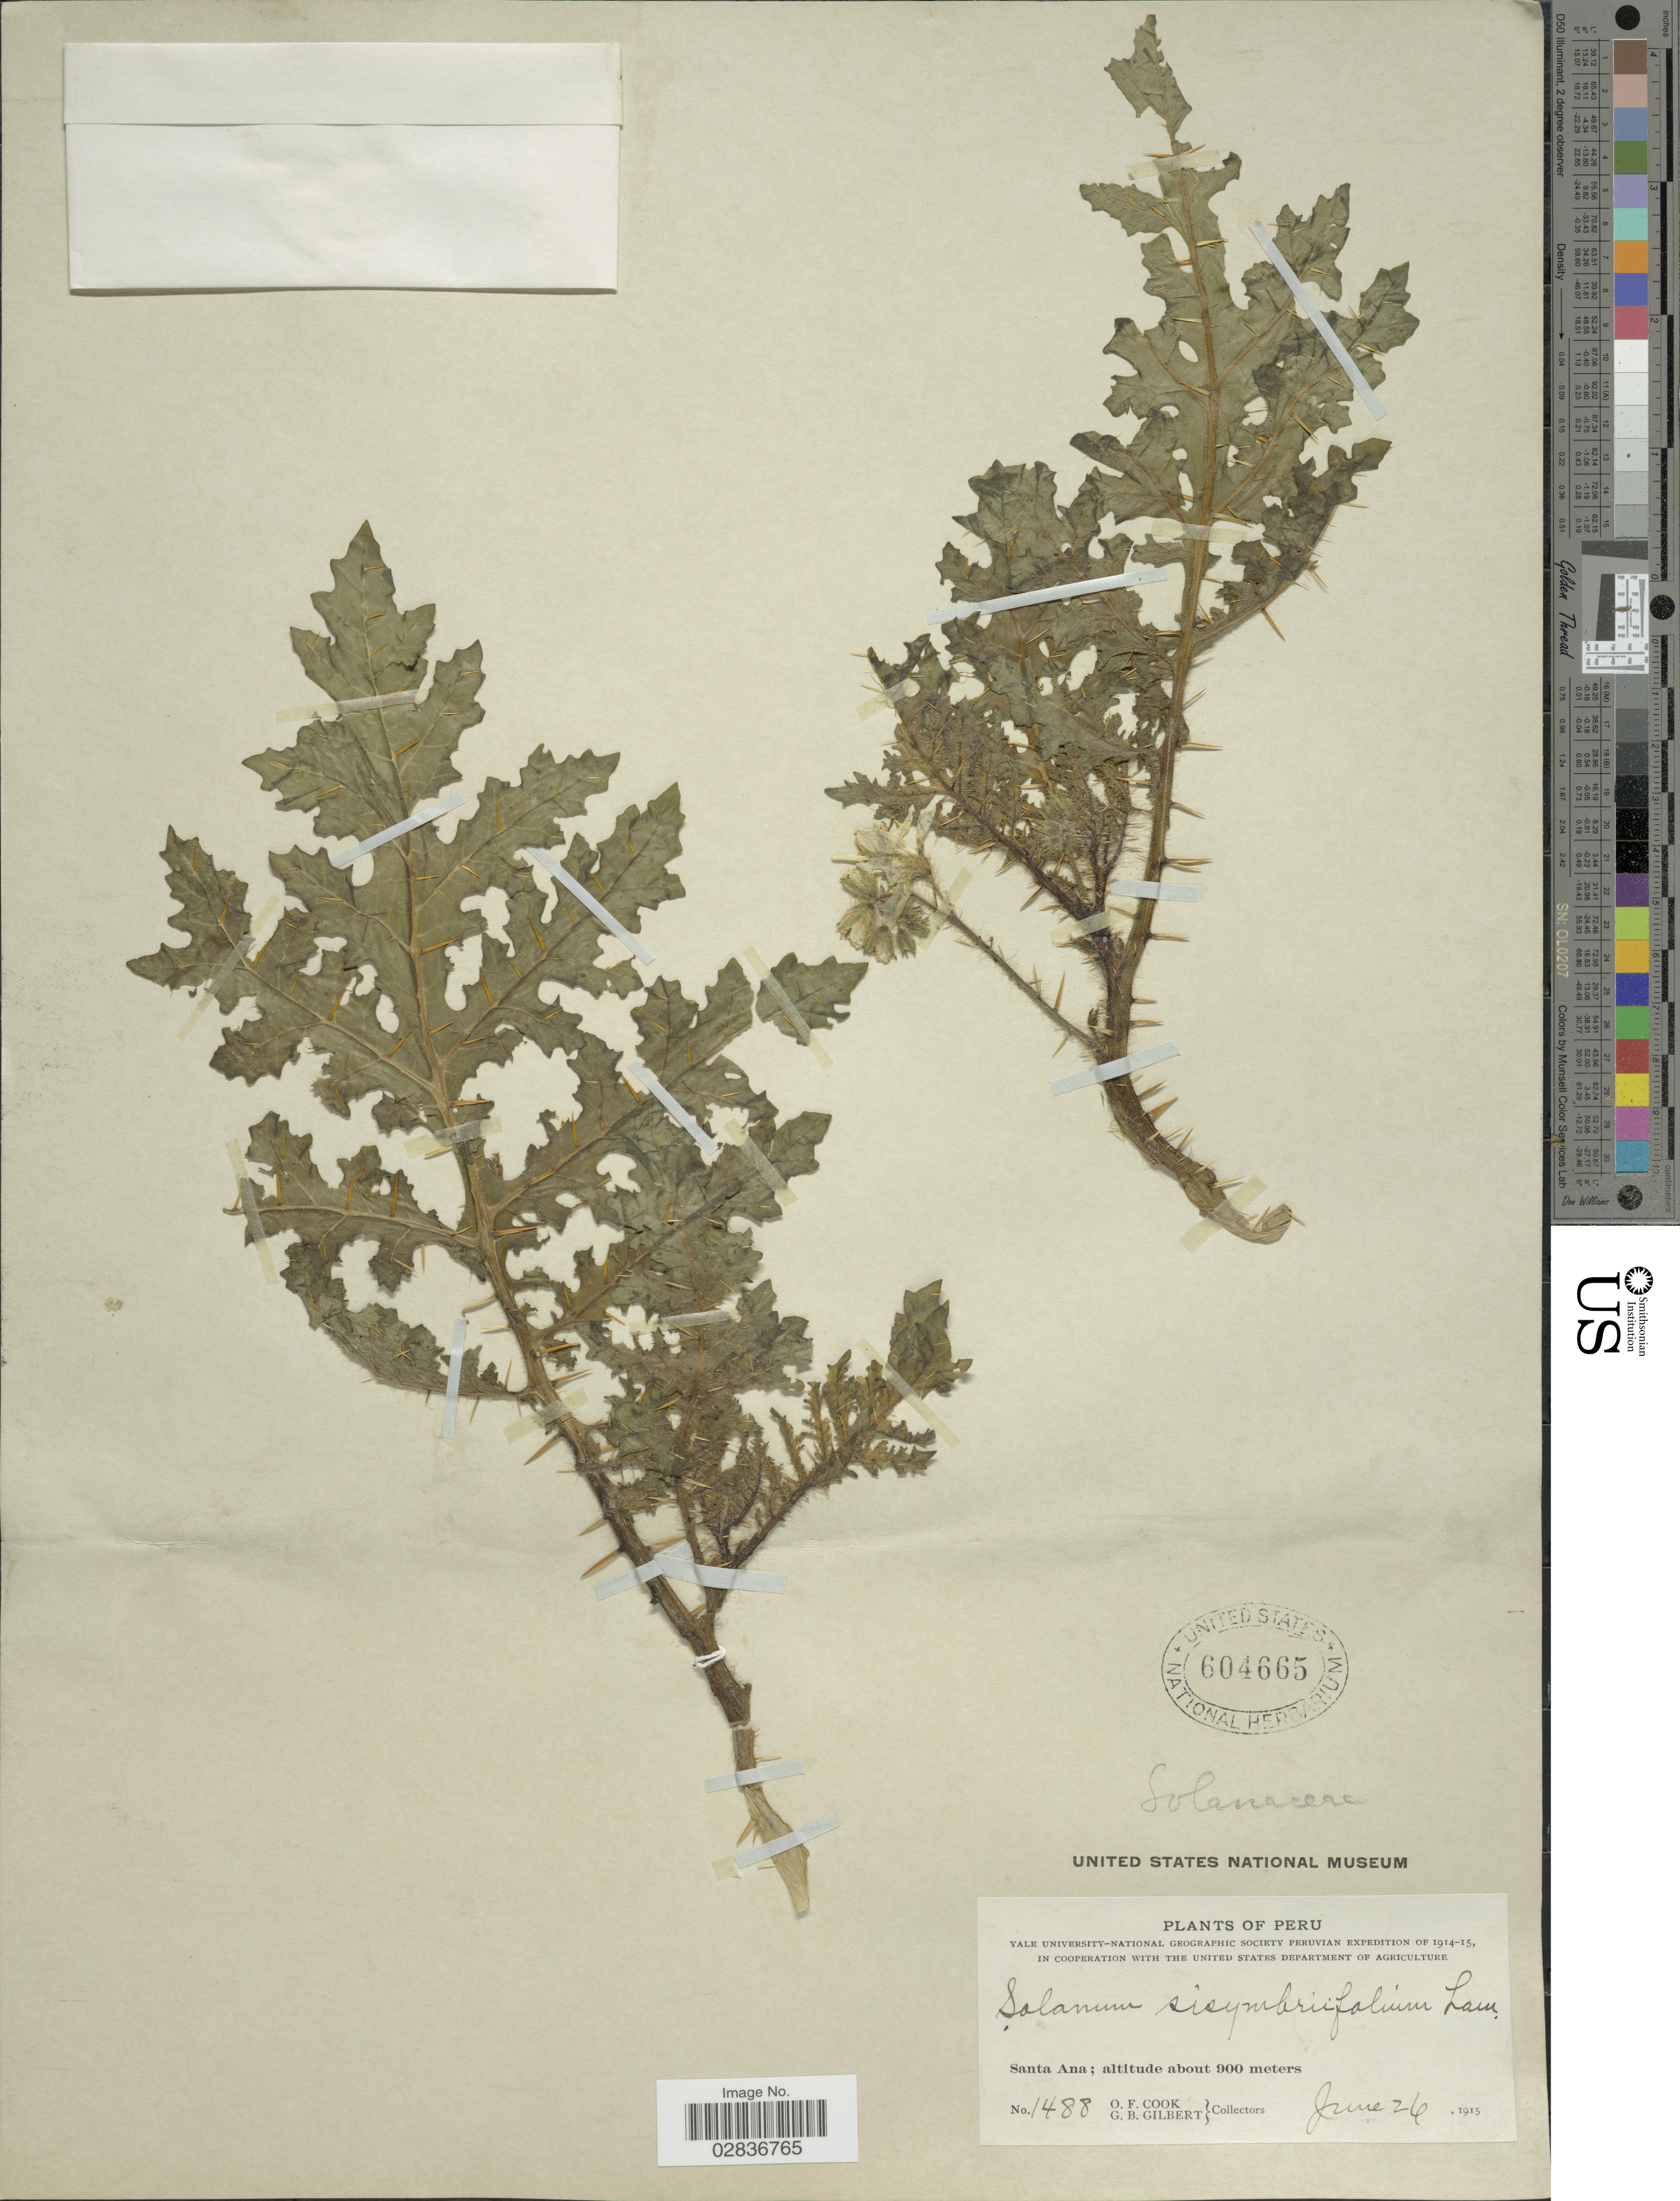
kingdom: Plantae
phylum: Tracheophyta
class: Magnoliopsida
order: Solanales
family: Solanaceae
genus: Solanum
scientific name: Solanum sisymbriifolium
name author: Lam.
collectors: O. F. Cook & G. B. Gilbert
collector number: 1488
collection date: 1915-06-26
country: Peru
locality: Santa Ana.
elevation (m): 900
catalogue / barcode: US 604665